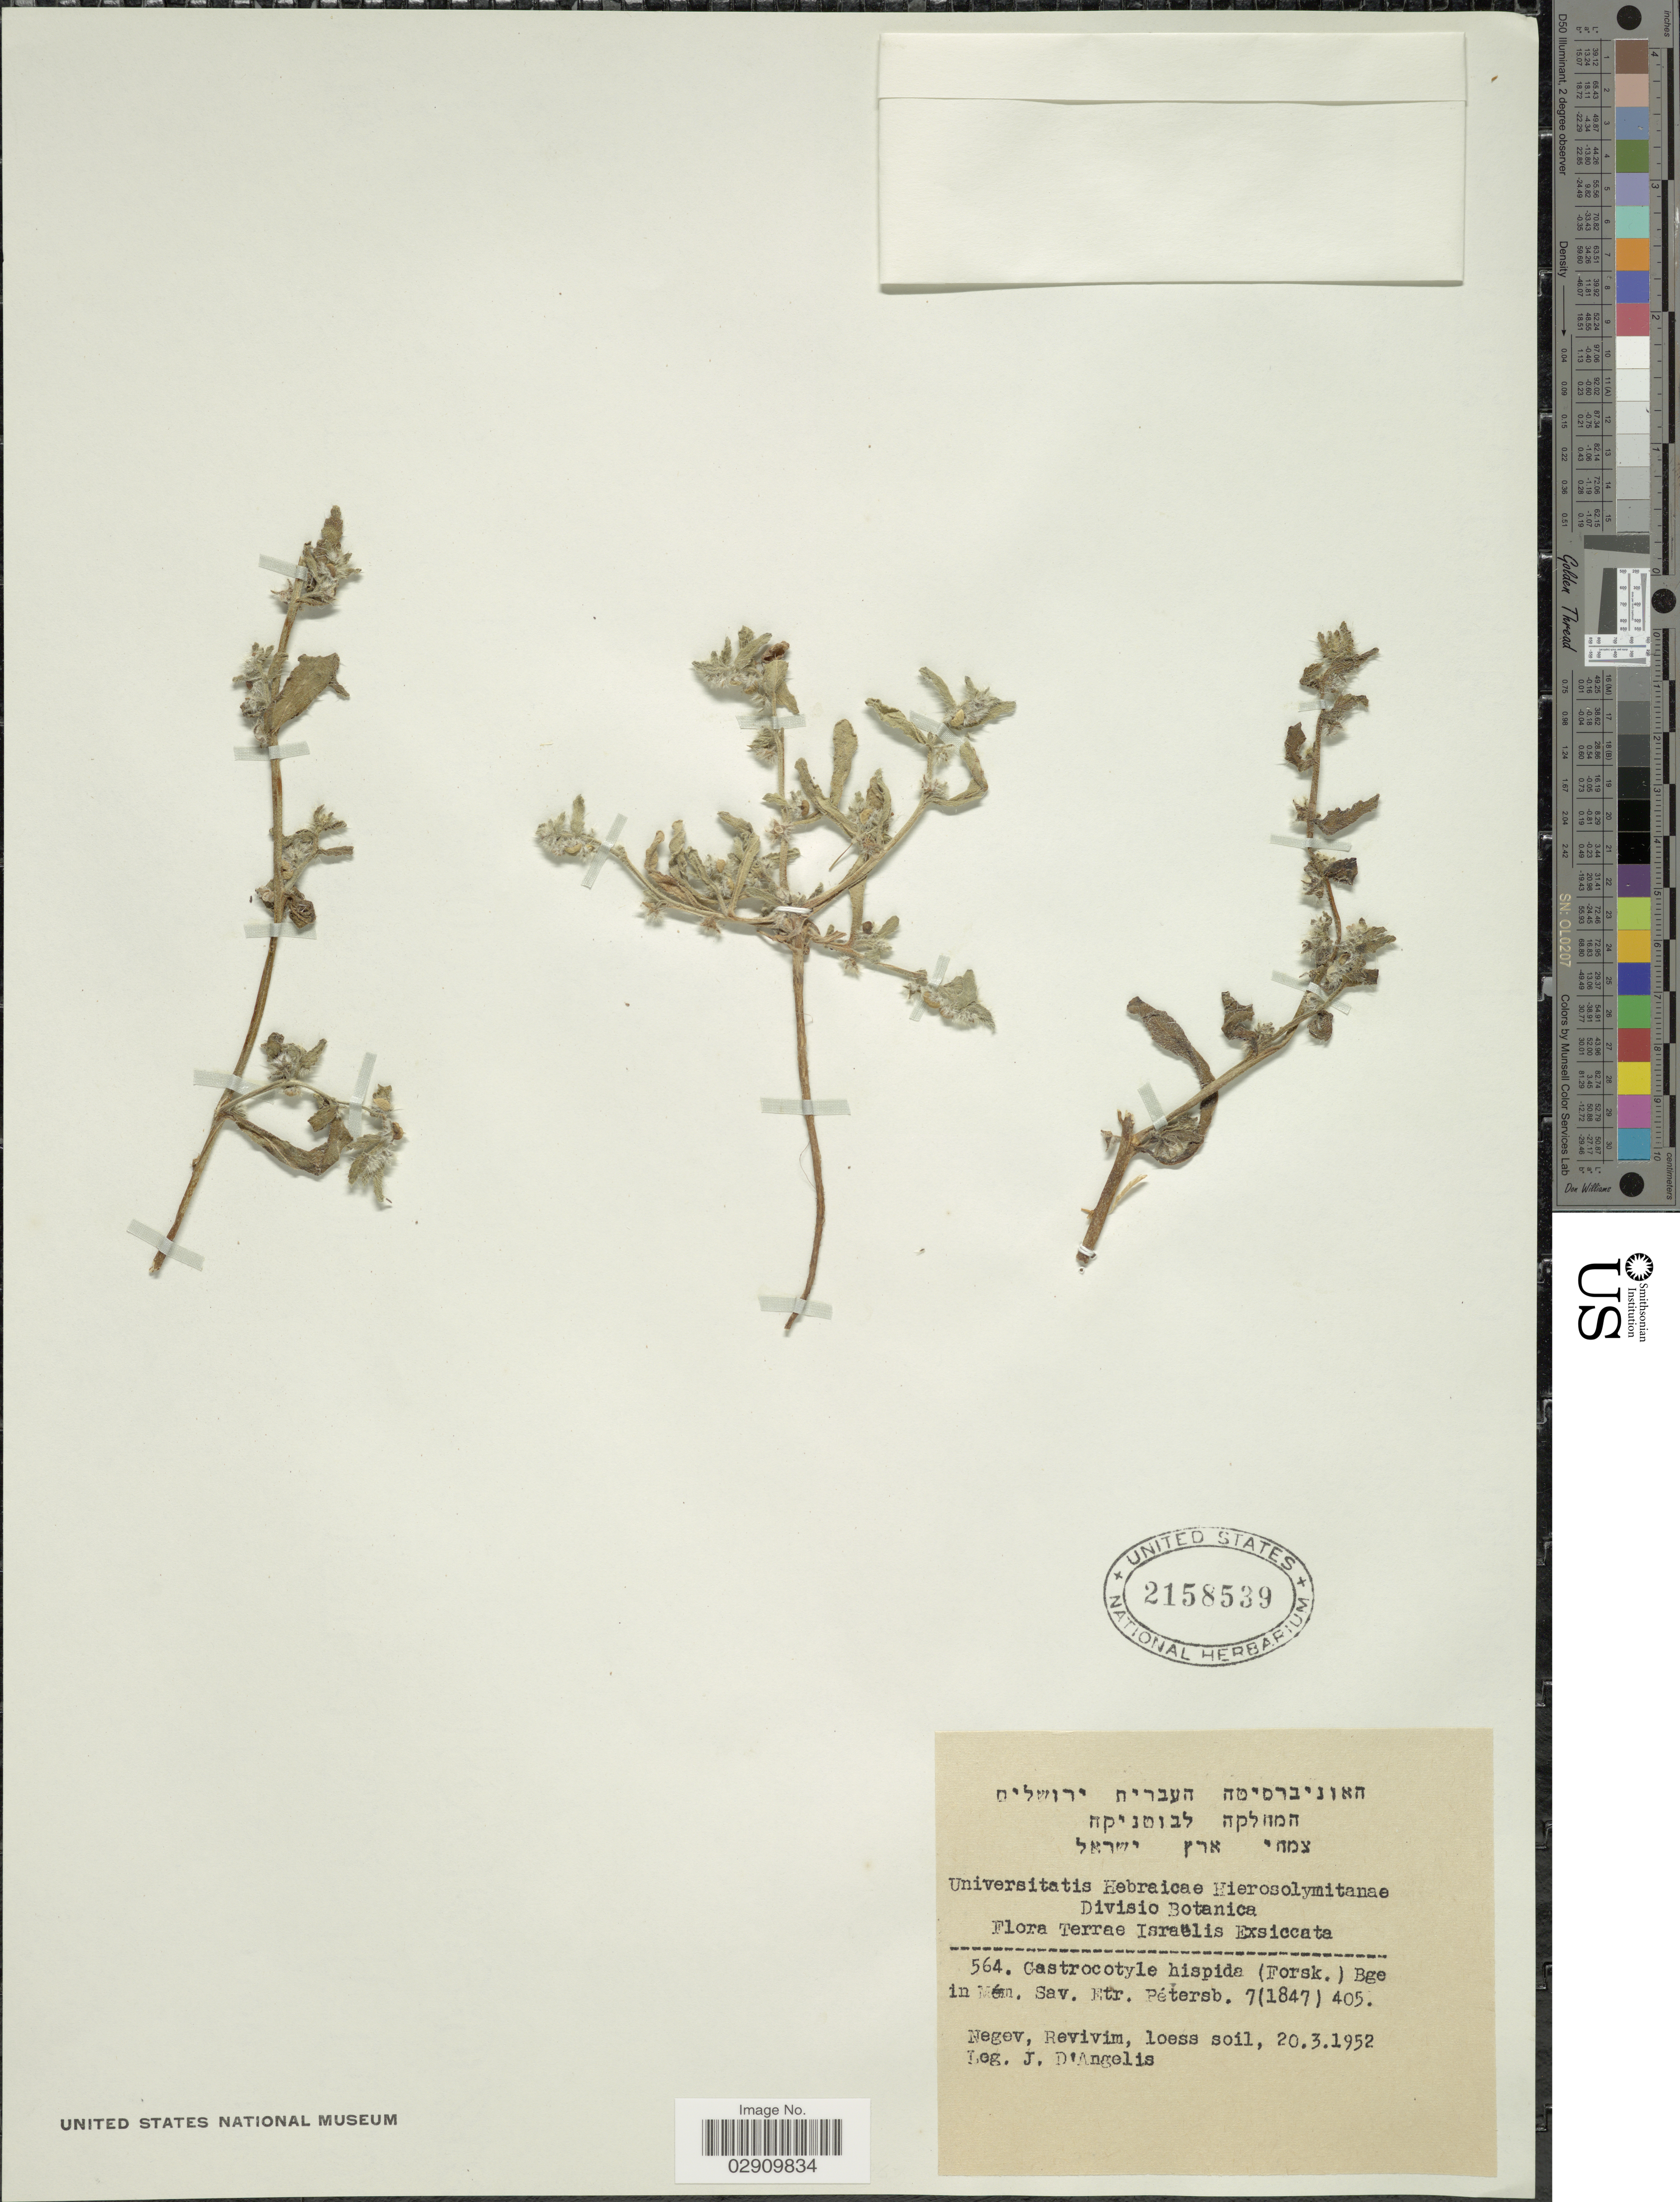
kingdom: Plantae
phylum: Tracheophyta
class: Magnoliopsida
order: Boraginales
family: Boraginaceae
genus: Gastrocotyle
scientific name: Gastrocotyle hispida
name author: (Forssk.) Bunge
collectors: J. Angelis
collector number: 564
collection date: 1952-03-20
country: Israel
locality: Terrae Israëlis Exsiccata, Negev, Revivim, loess soil.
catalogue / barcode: US 2158539